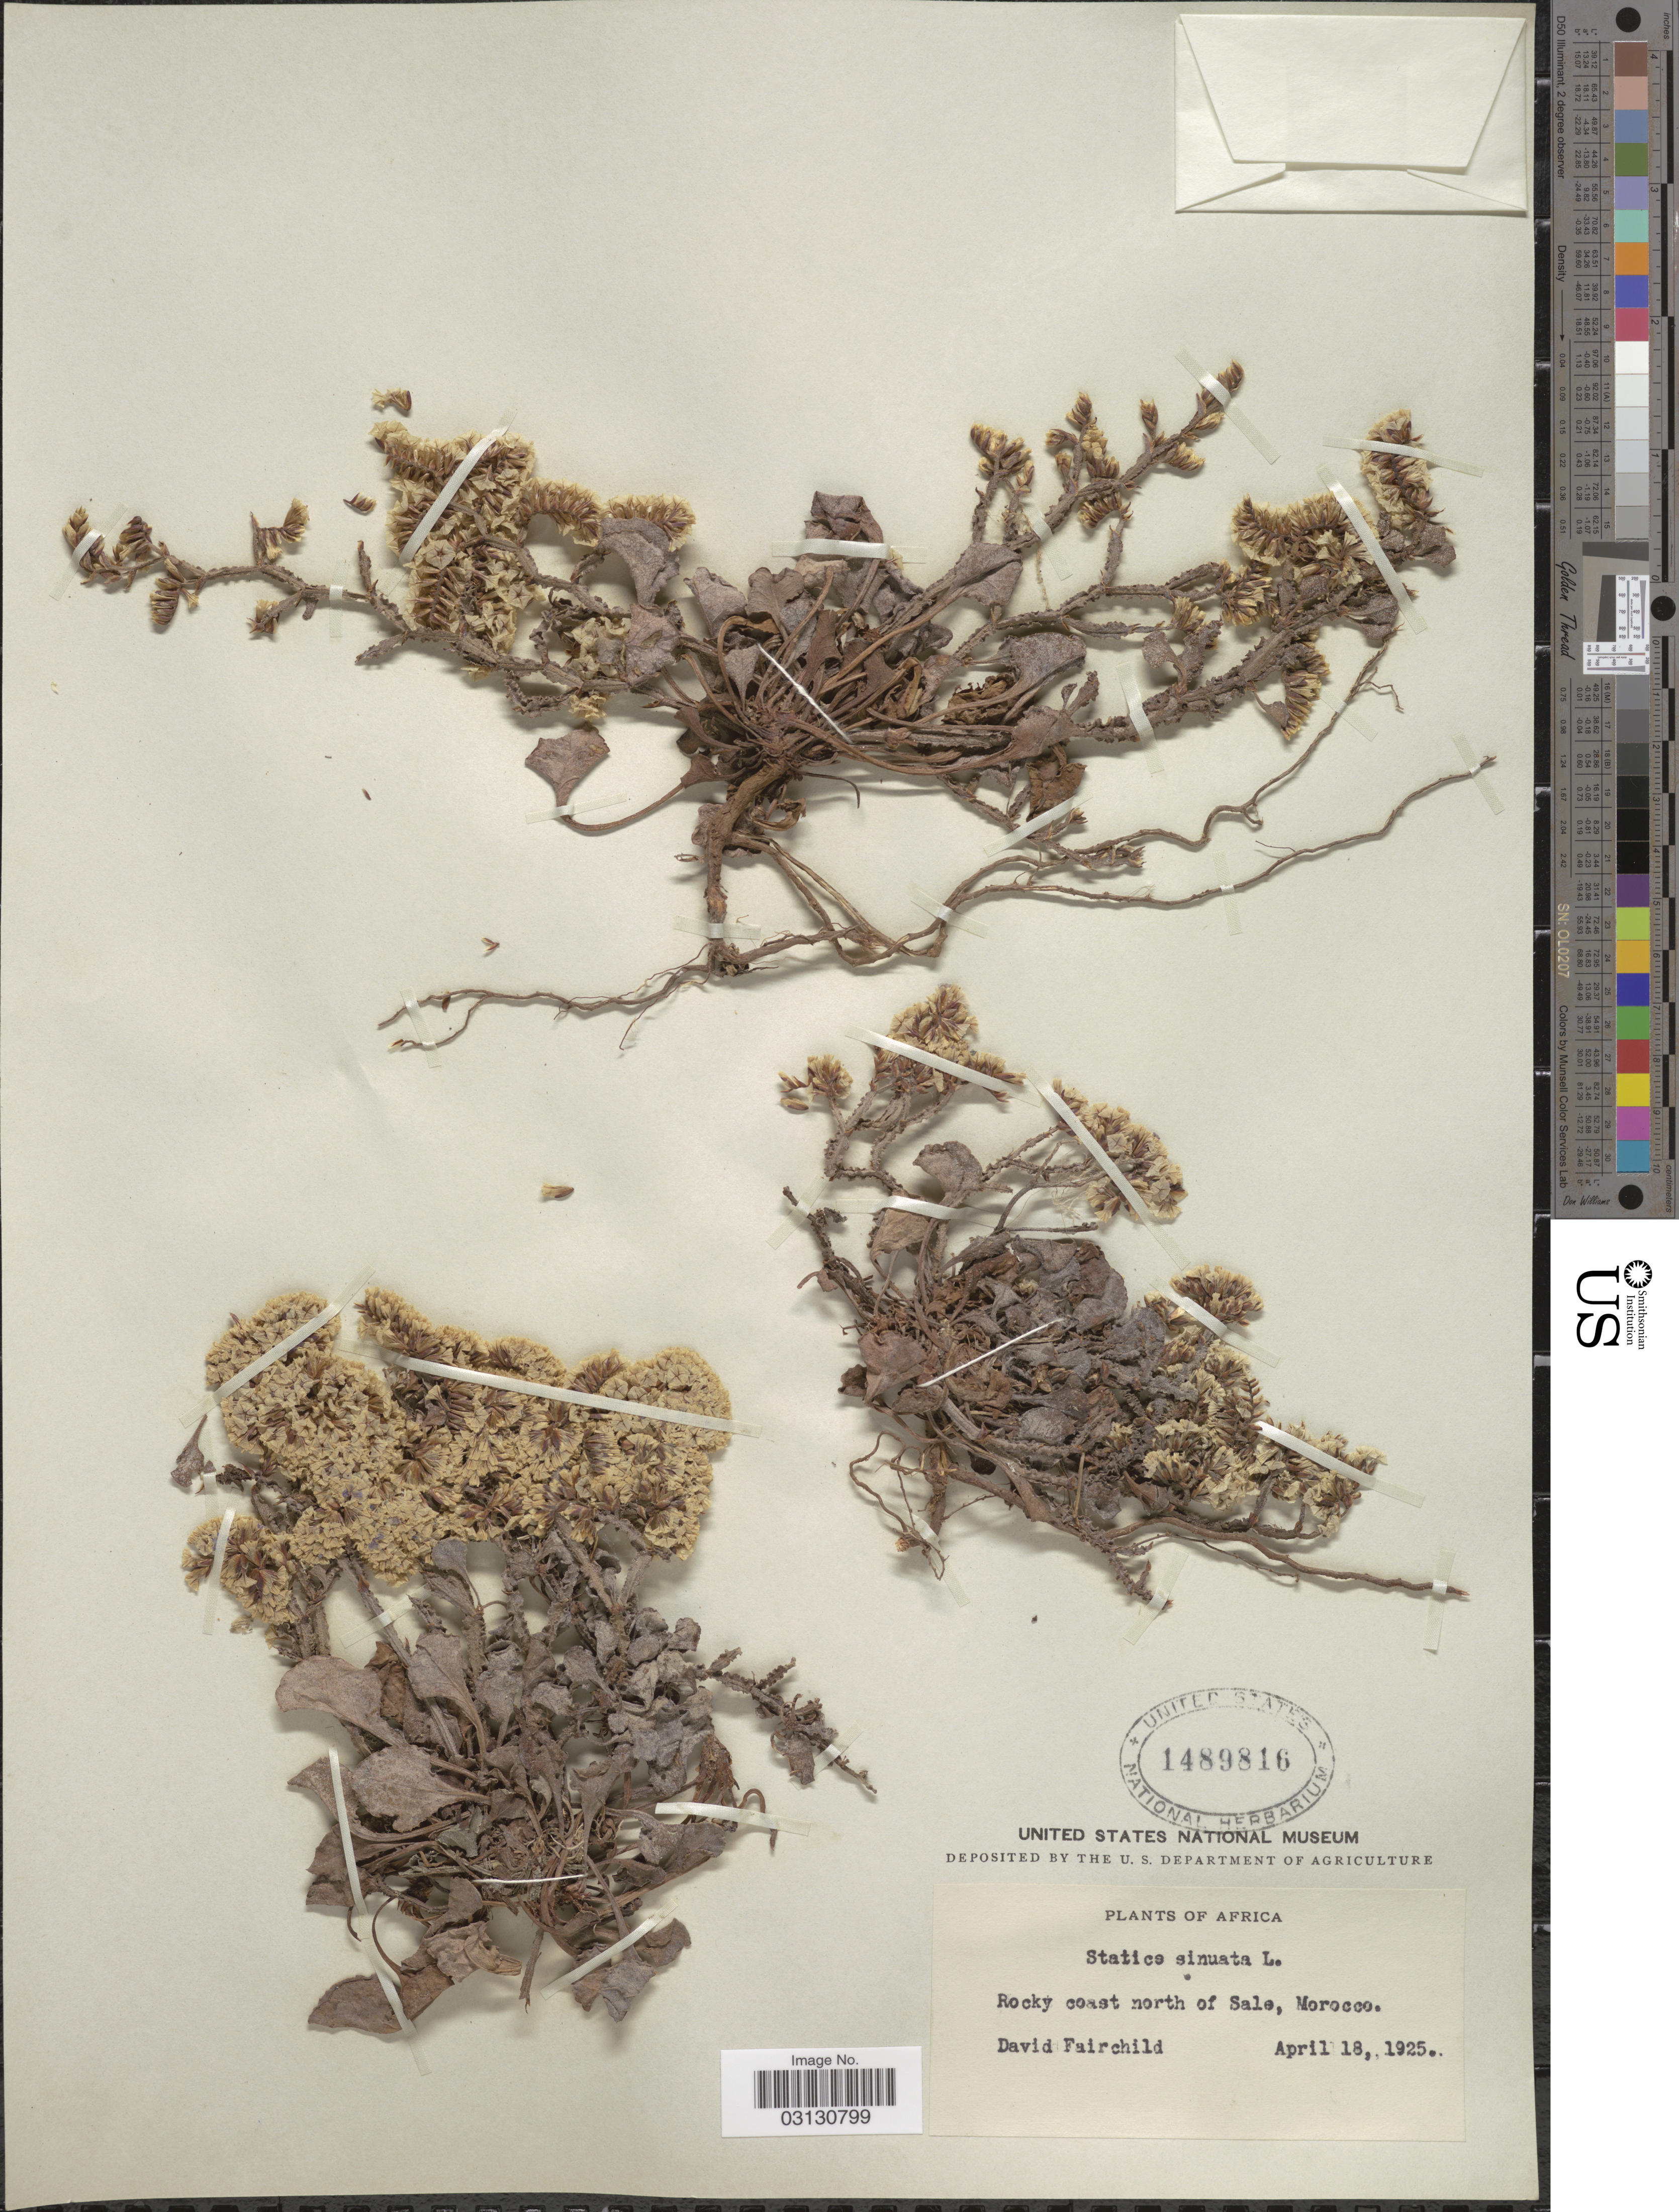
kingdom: Plantae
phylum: Tracheophyta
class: Magnoliopsida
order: Caryophyllales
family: Plumbaginaceae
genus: Limonium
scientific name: Limonium sinuatum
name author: (L.) Mill.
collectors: D. Fairchild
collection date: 1925-04-18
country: Morocco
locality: Rocky coast north of Sale, Morocco.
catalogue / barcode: US 1489816